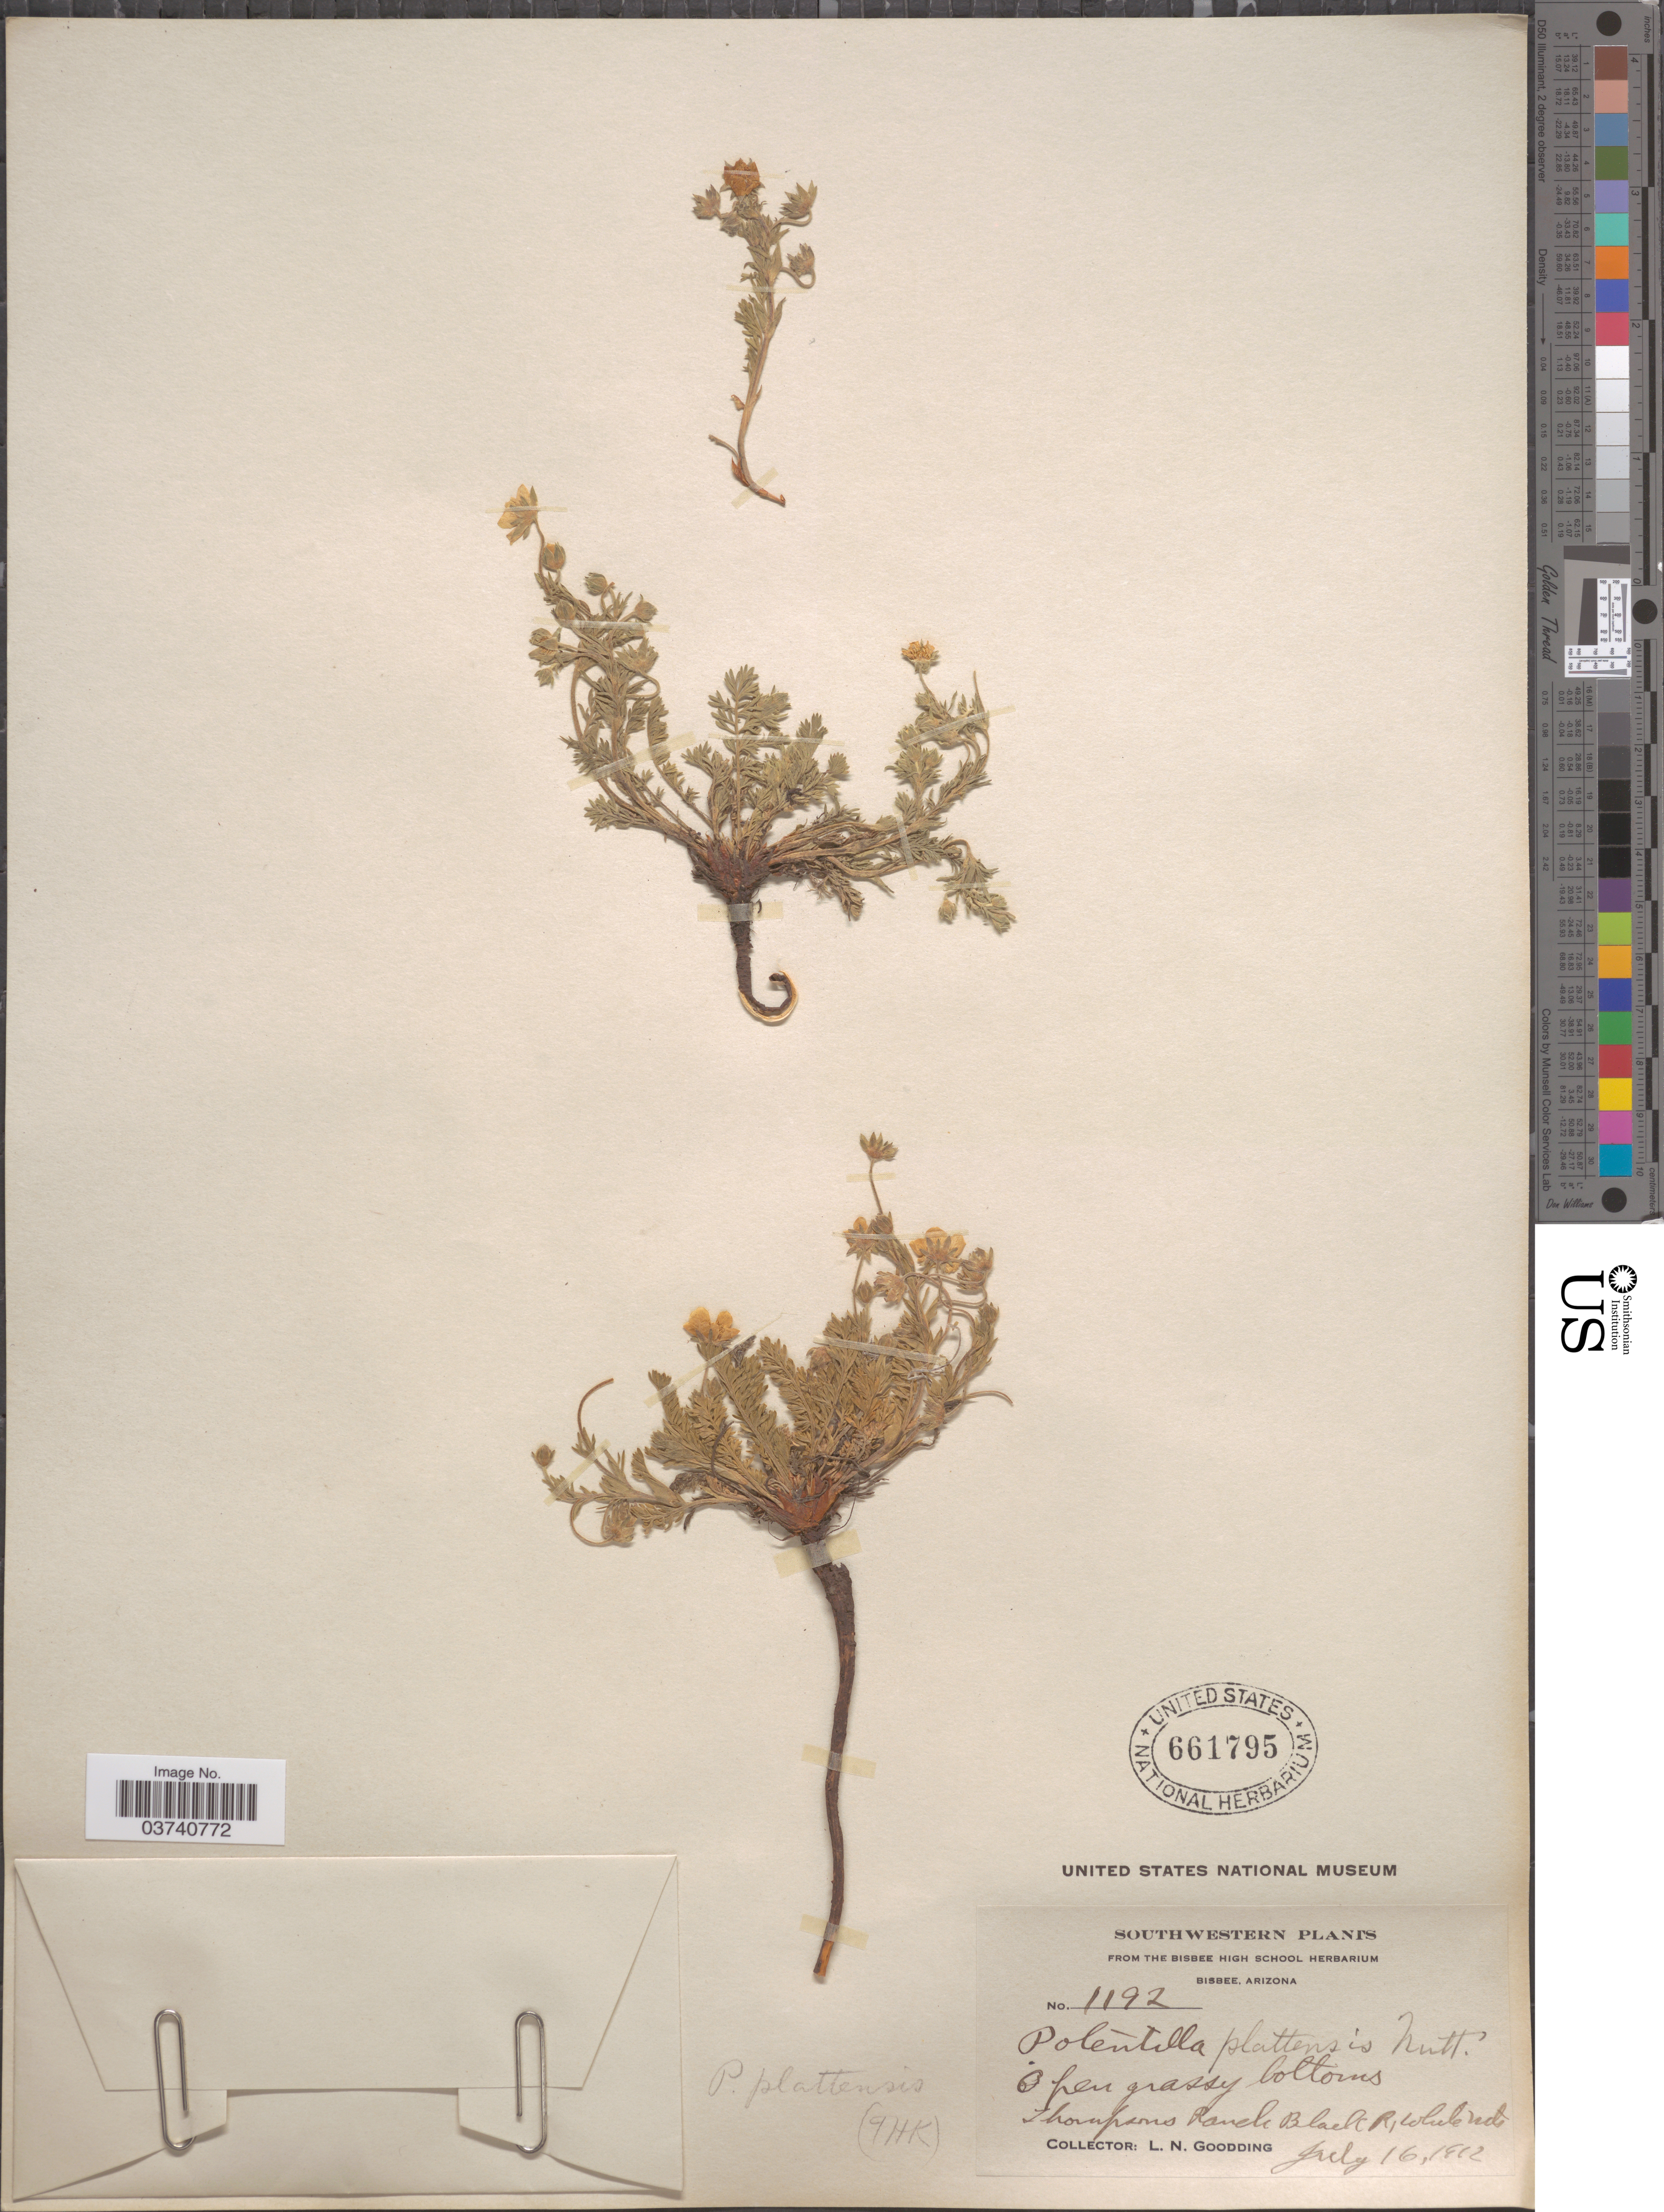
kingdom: Plantae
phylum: Tracheophyta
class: Magnoliopsida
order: Rosales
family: Rosaceae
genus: Potentilla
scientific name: Potentilla plattensis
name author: Nutt.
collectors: L. N. Goodding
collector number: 1192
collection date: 1912-07-16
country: United States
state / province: Arizona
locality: Thompsons Ranch Black R, White Mts.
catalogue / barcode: US 661795